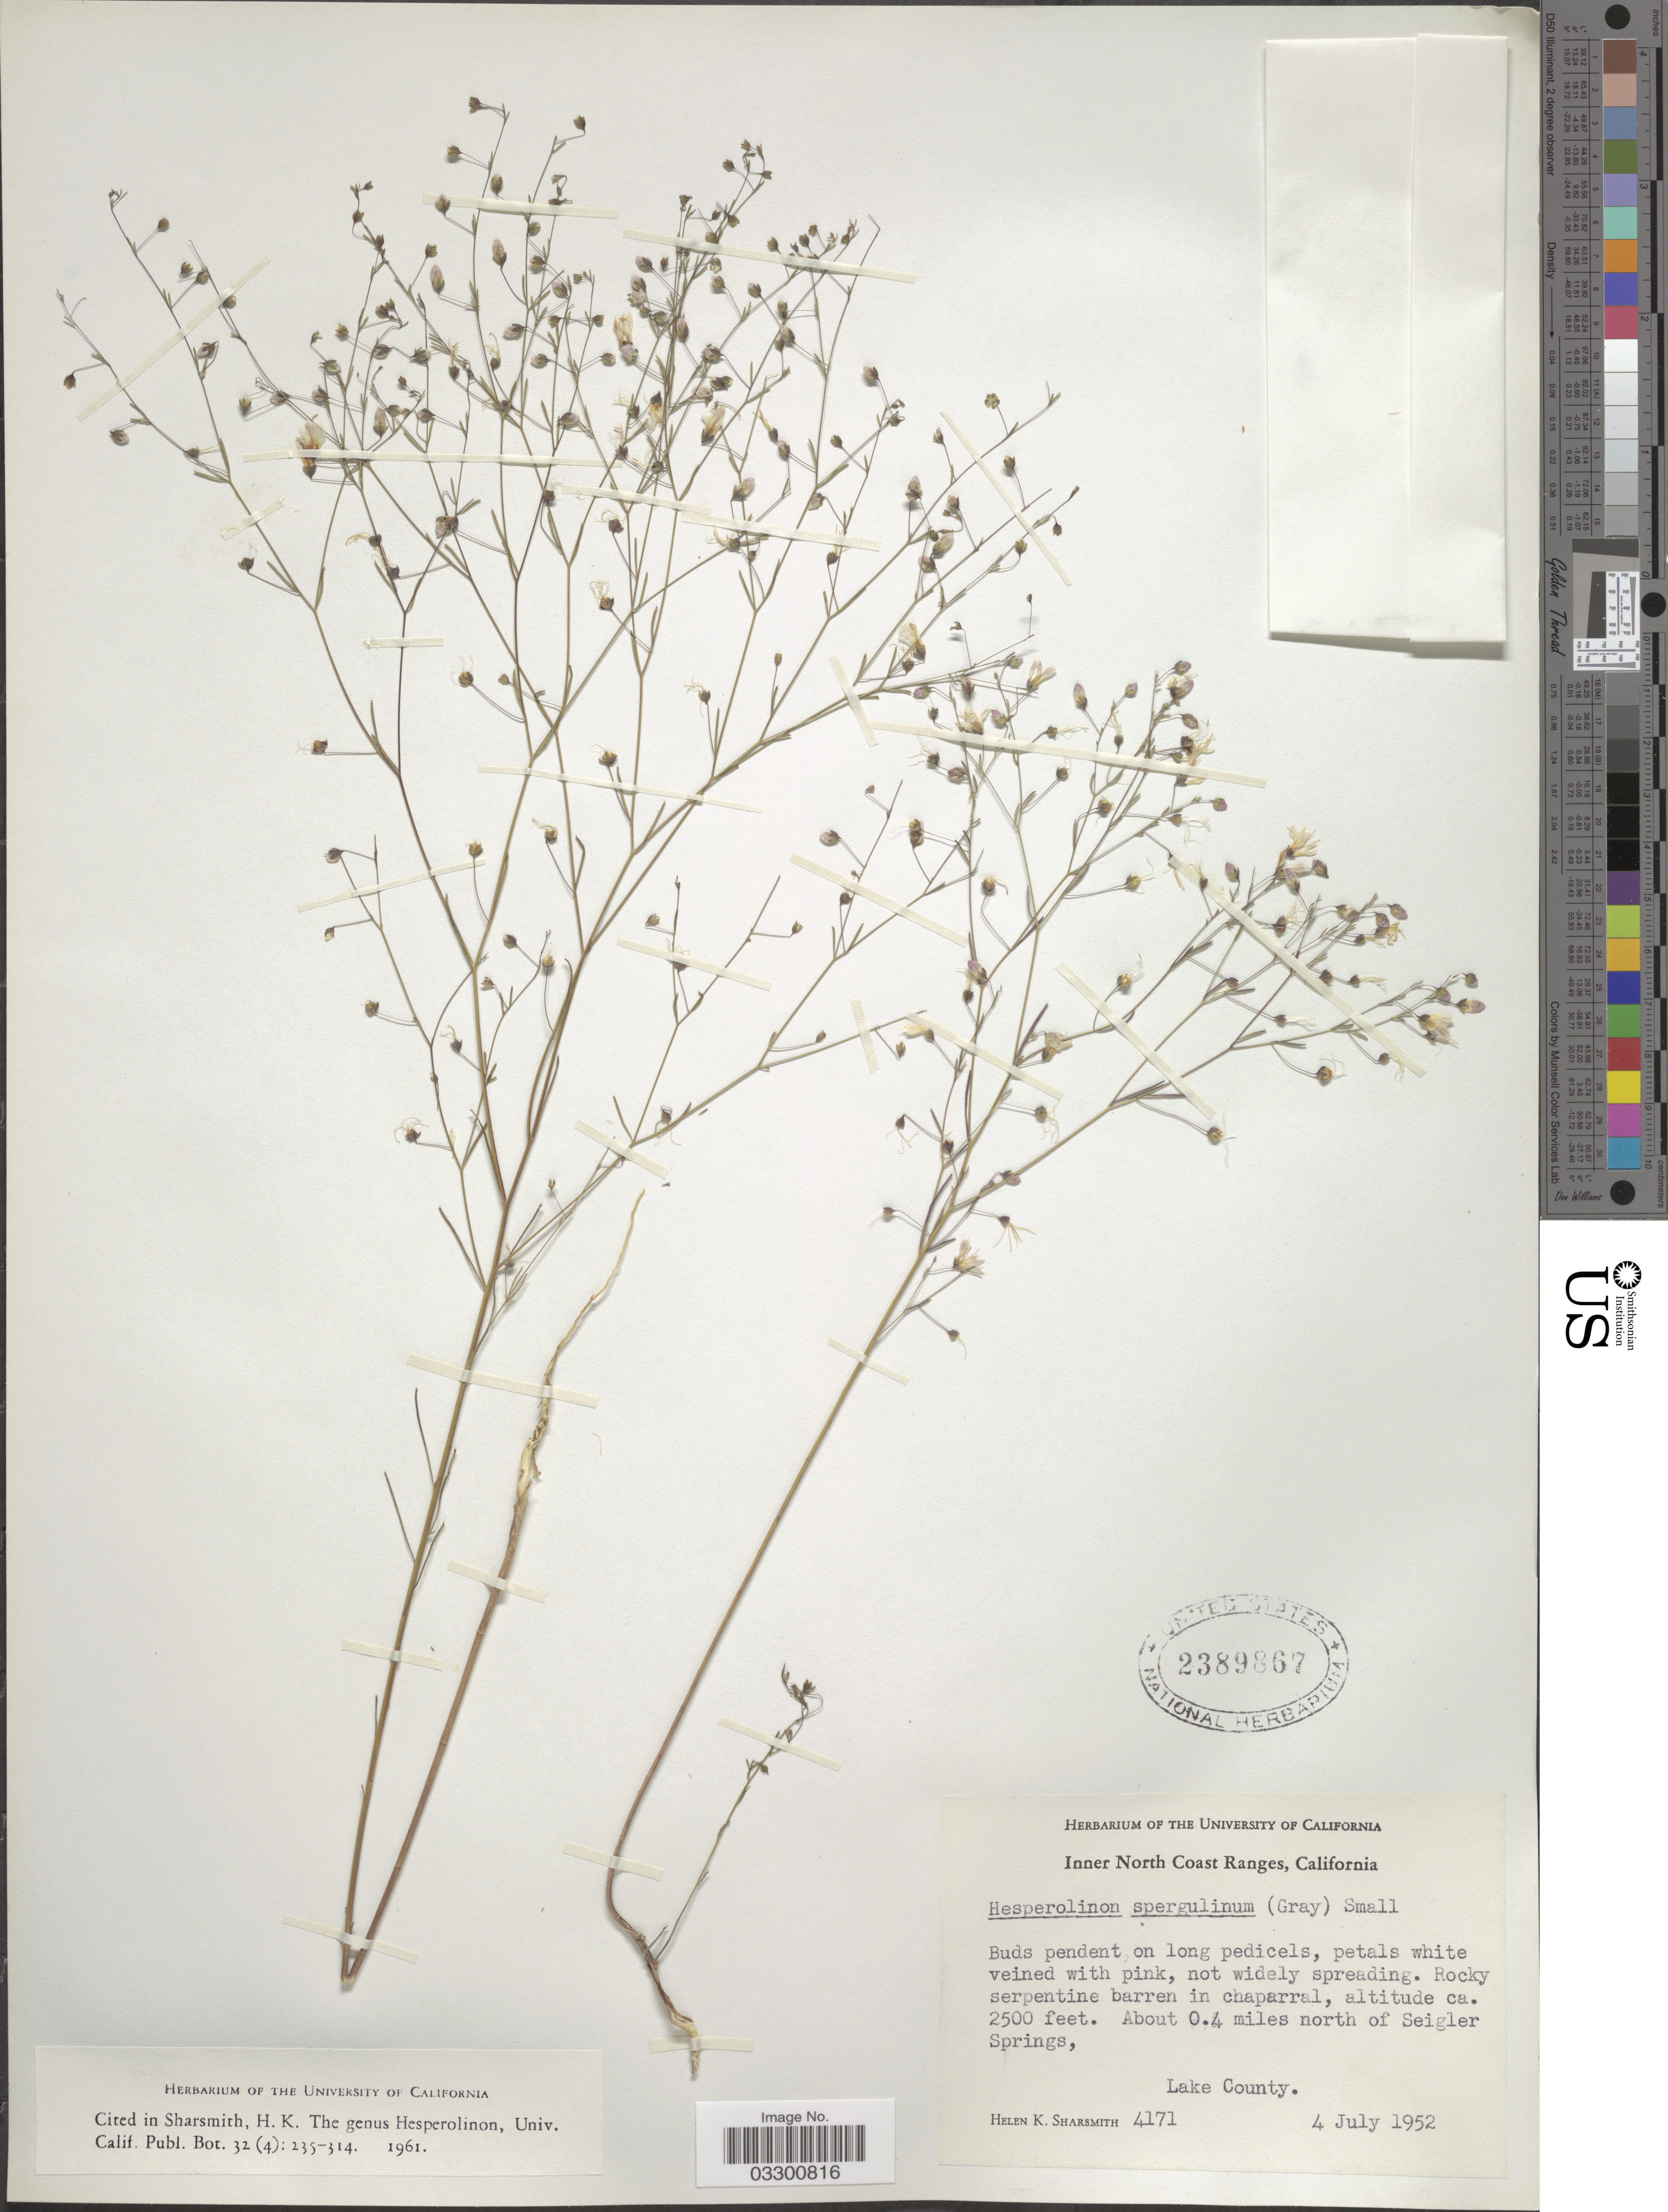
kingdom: Plantae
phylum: Tracheophyta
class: Magnoliopsida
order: Malpighiales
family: Linaceae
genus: Linum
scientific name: Linum spergulinum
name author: A. Gray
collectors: H. Sharsmith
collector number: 4171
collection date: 1952-07-04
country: United States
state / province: California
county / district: Lake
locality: Inner North Coast Ranges, About 0.4 miles north of Seigler Springs, Lake County.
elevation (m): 762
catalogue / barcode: US 2389867